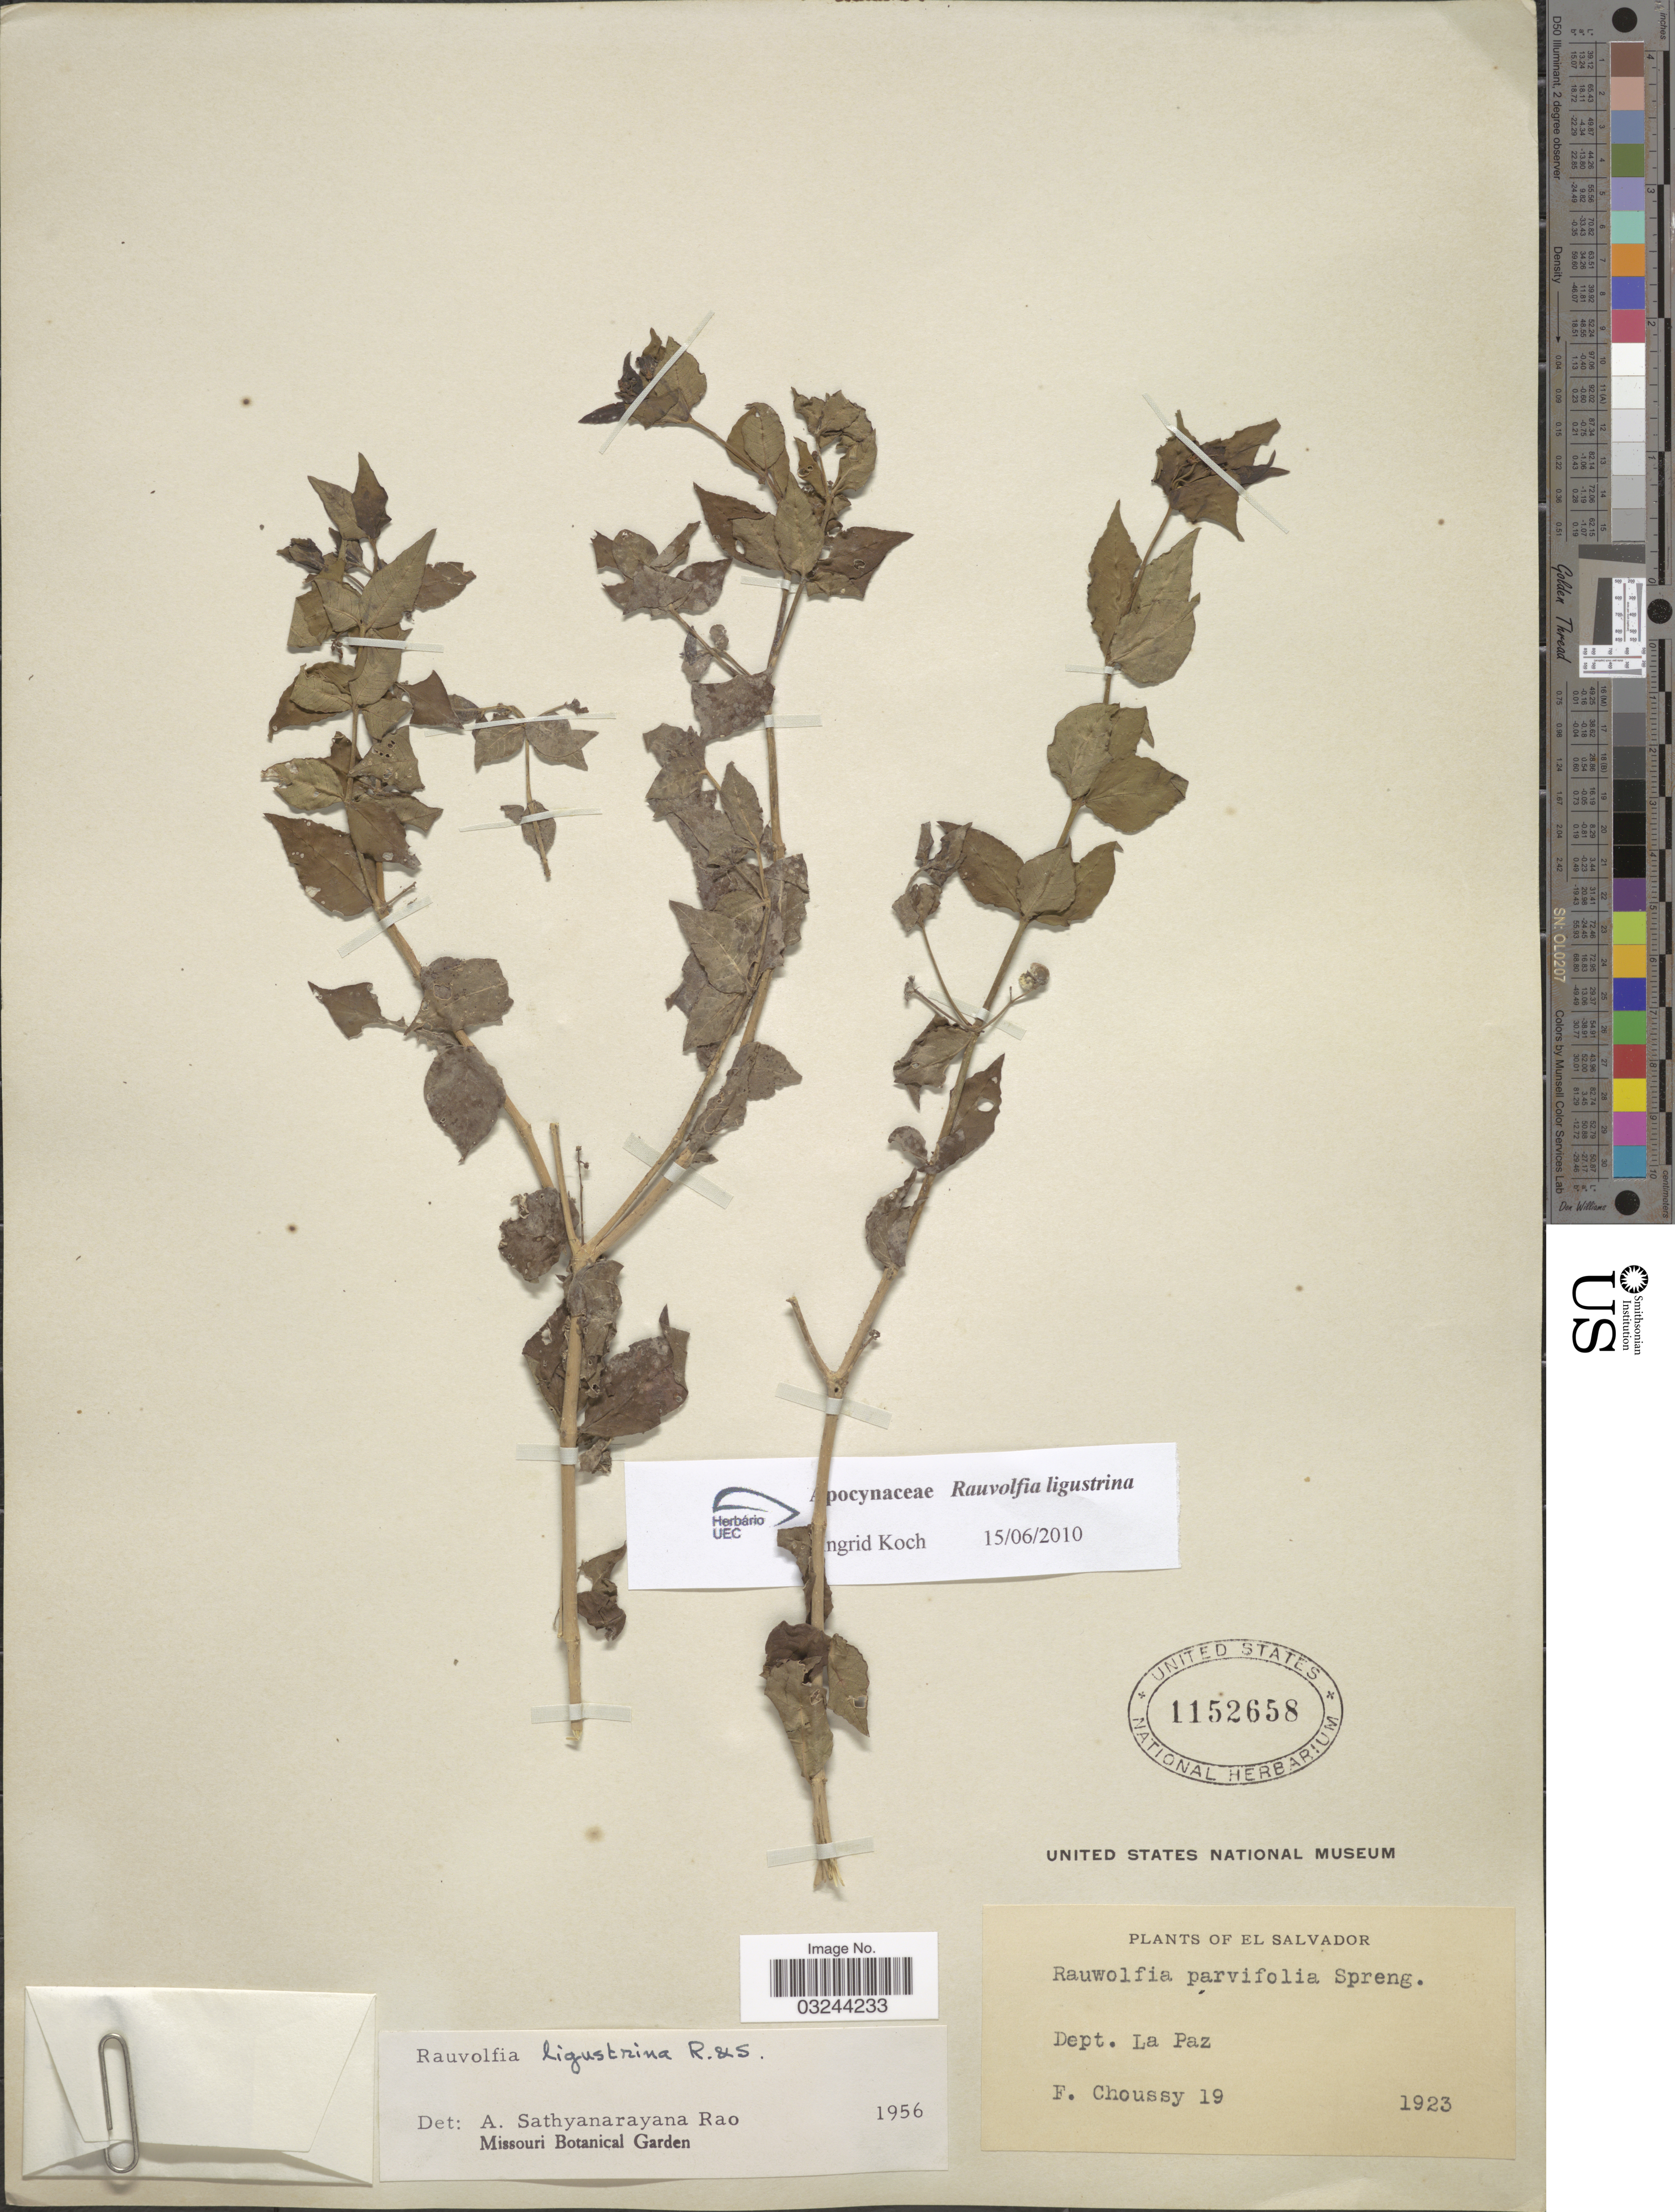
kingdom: Plantae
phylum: Tracheophyta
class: Magnoliopsida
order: Gentianales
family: Apocynaceae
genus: Rauvolfia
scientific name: Rauvolfia ligustrina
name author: Willd. ex Roem. & Schult.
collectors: F. Choussy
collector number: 19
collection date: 1923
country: El Salvador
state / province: La Paz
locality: Dept. La Paz.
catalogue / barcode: US 1152658